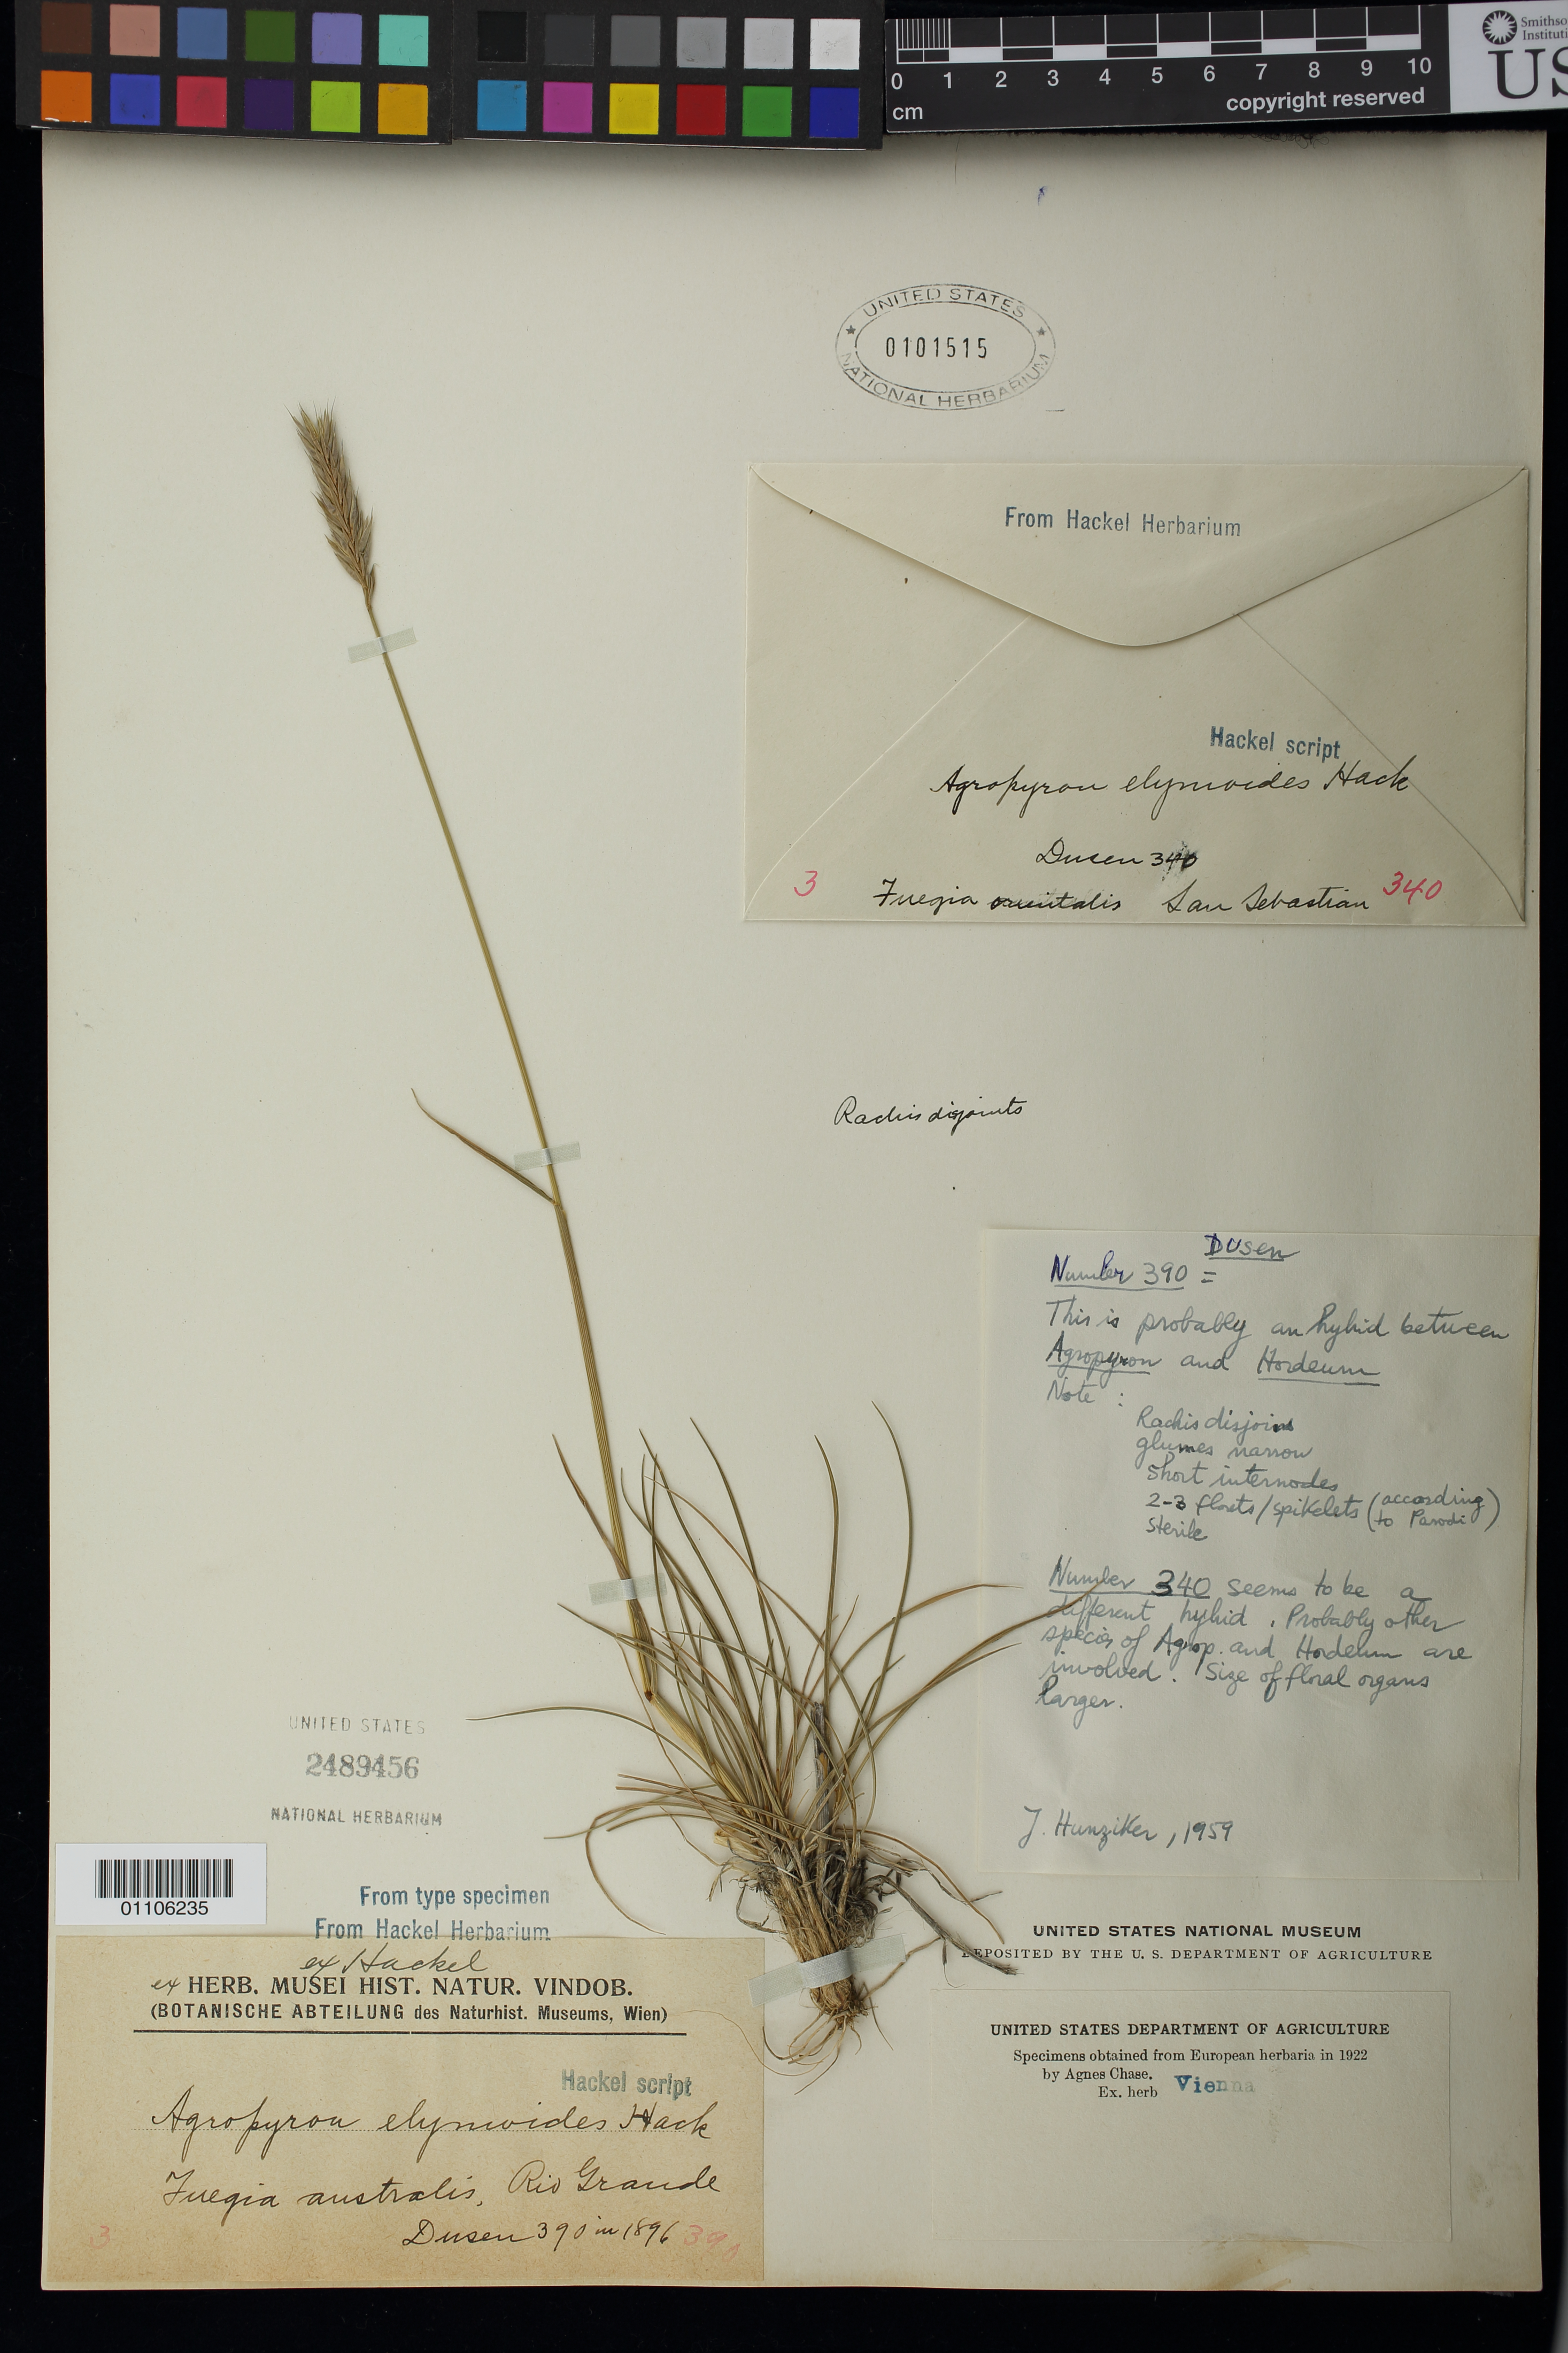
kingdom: Plantae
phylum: Tracheophyta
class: Liliopsida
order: Poales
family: Poaceae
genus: Agropyron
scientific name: Agropyron elymoides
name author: Hack. in Dusén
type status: Syntype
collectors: P. Dusén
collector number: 340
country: Argentina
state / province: Tierra del Fuego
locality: San Sebastian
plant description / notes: Fragmentary material of type specimen ex herb. Hackel; mounted on sheet with another syntype (and isolectotype) of the same name.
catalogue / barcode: US 101515-2